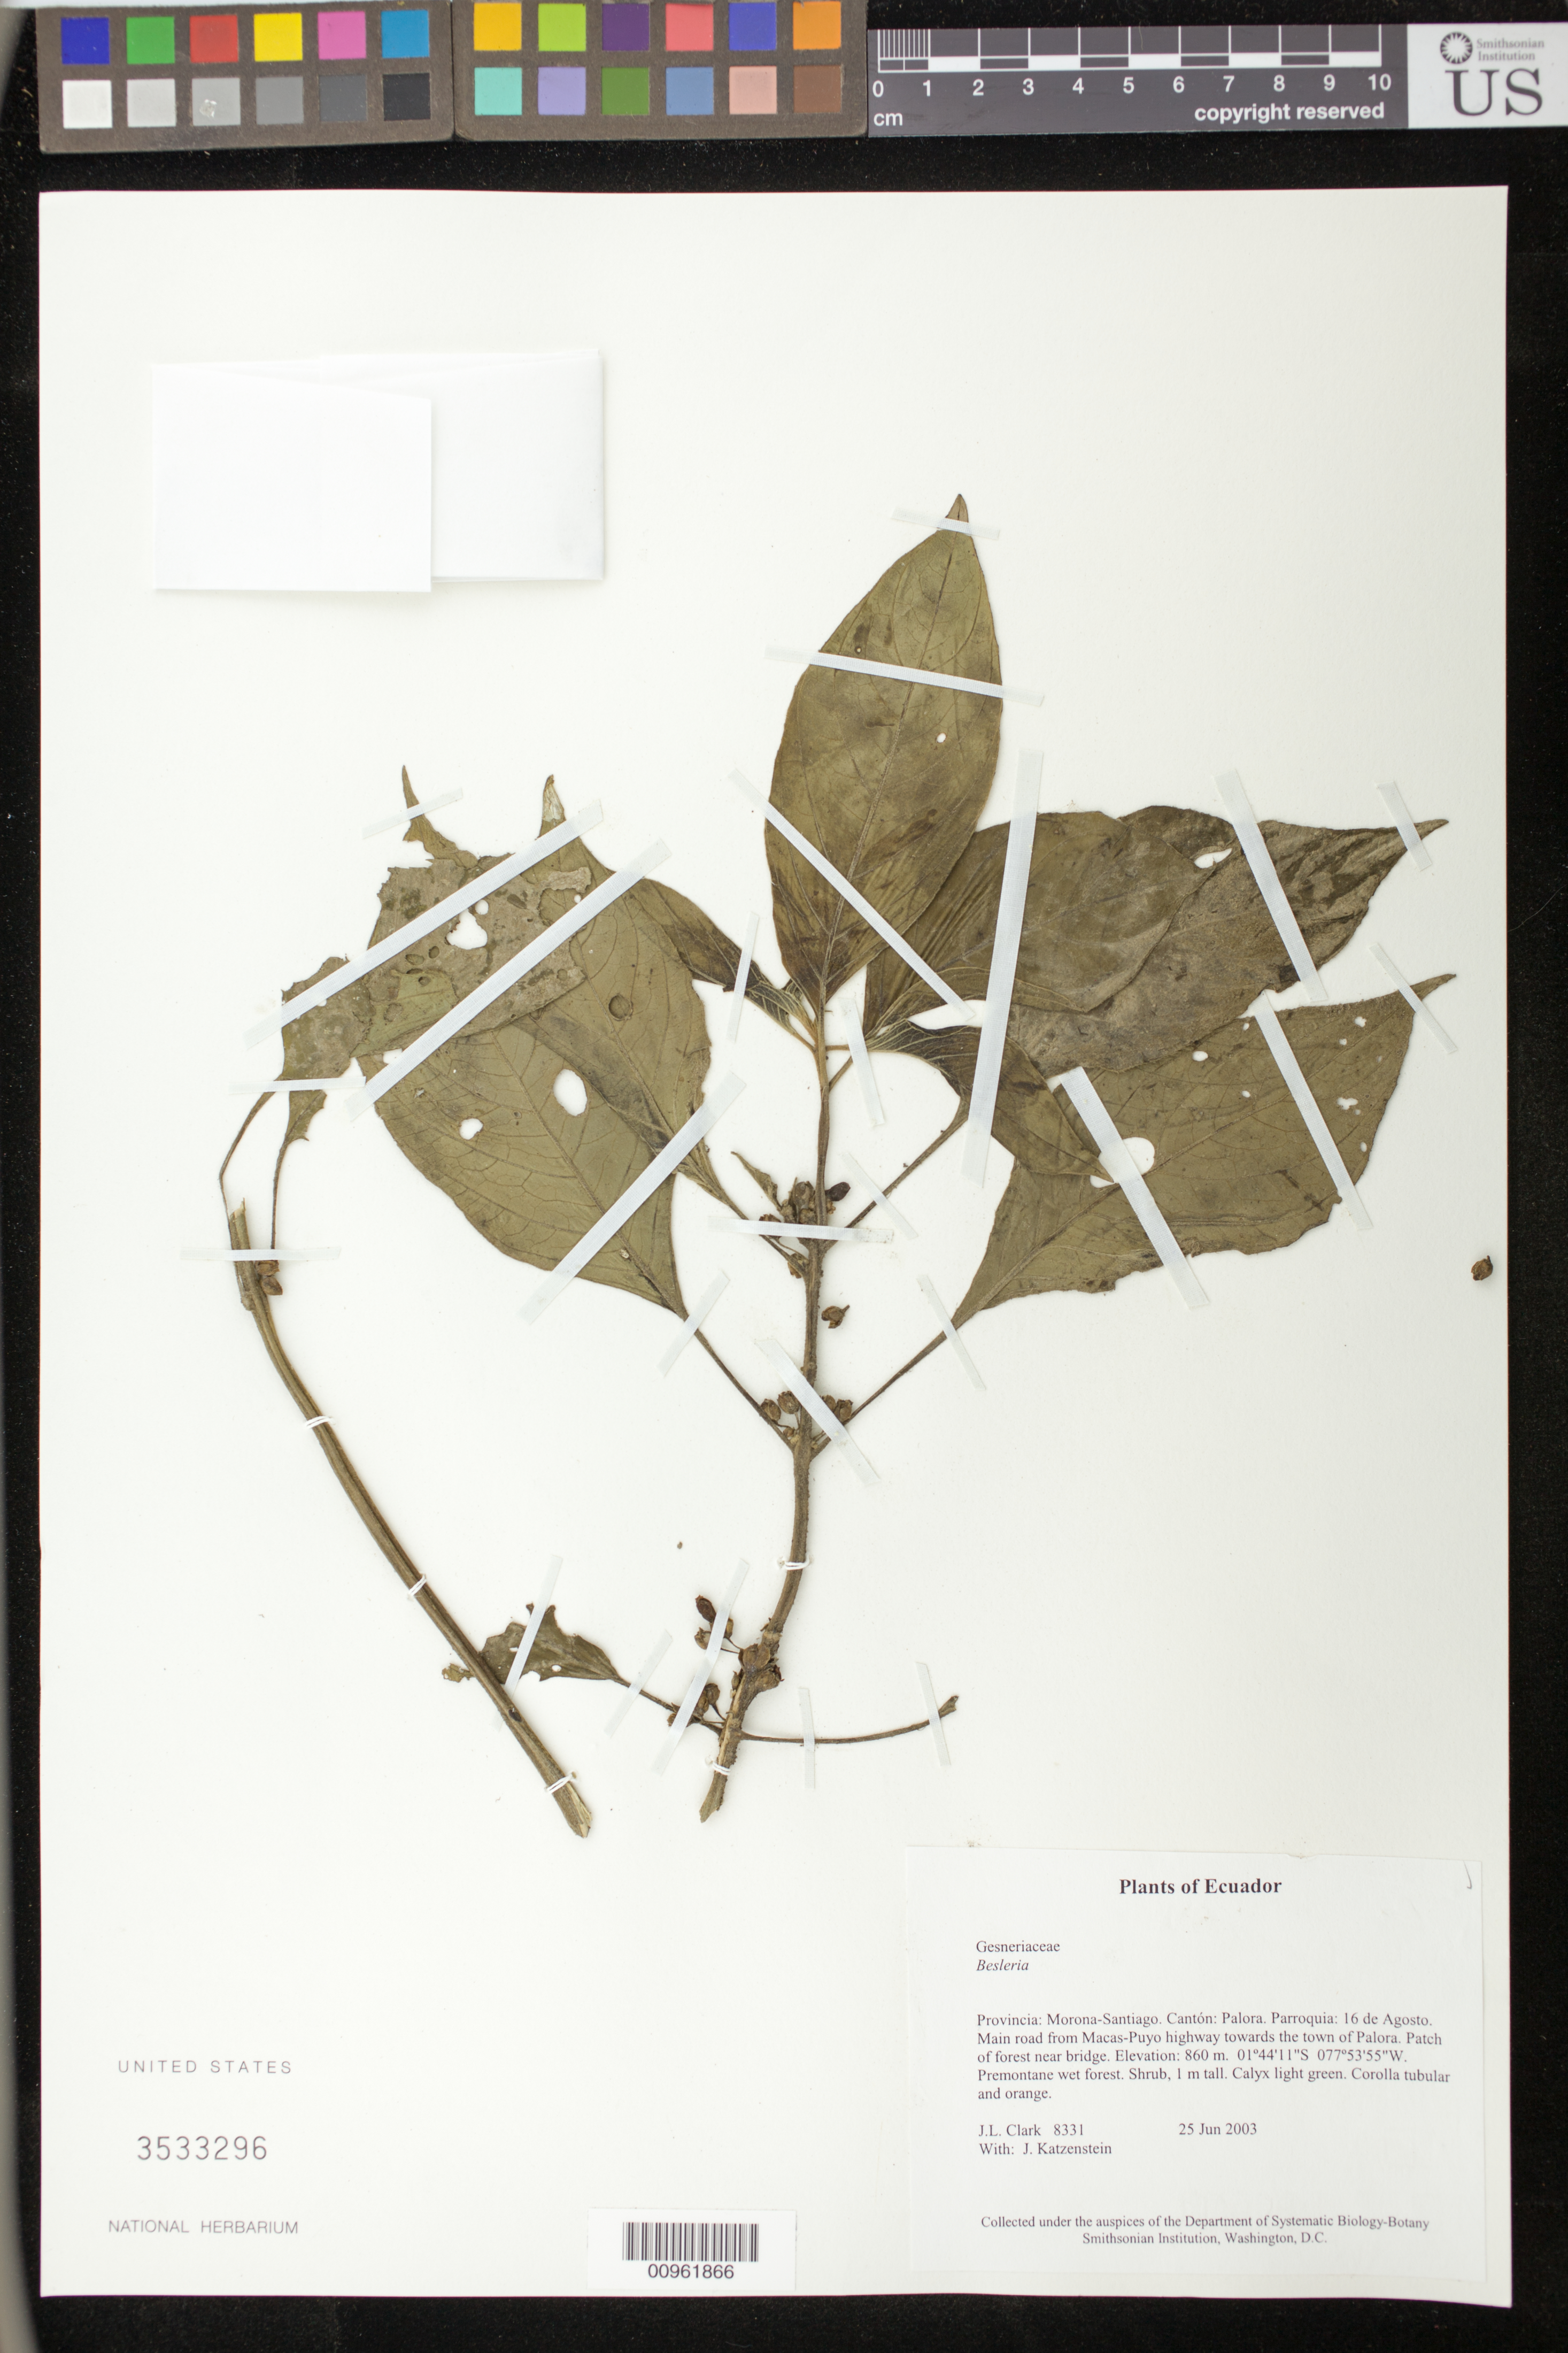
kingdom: Plantae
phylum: Tracheophyta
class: Magnoliopsida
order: Lamiales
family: Gesneriaceae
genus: Besleria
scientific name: Besleria sp.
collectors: J. L. Clark & J. Katzenstein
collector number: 8331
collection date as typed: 25 Jun 2003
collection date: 2003-06-25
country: Ecuador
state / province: Morona-Santiago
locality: Palora. Parroquia: 16 de Agosto. Main road from Macas-Puyo highway towards the town of Palora. Patch of forest near bridge.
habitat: Premontane wet forest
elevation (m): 860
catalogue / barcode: US 3533296